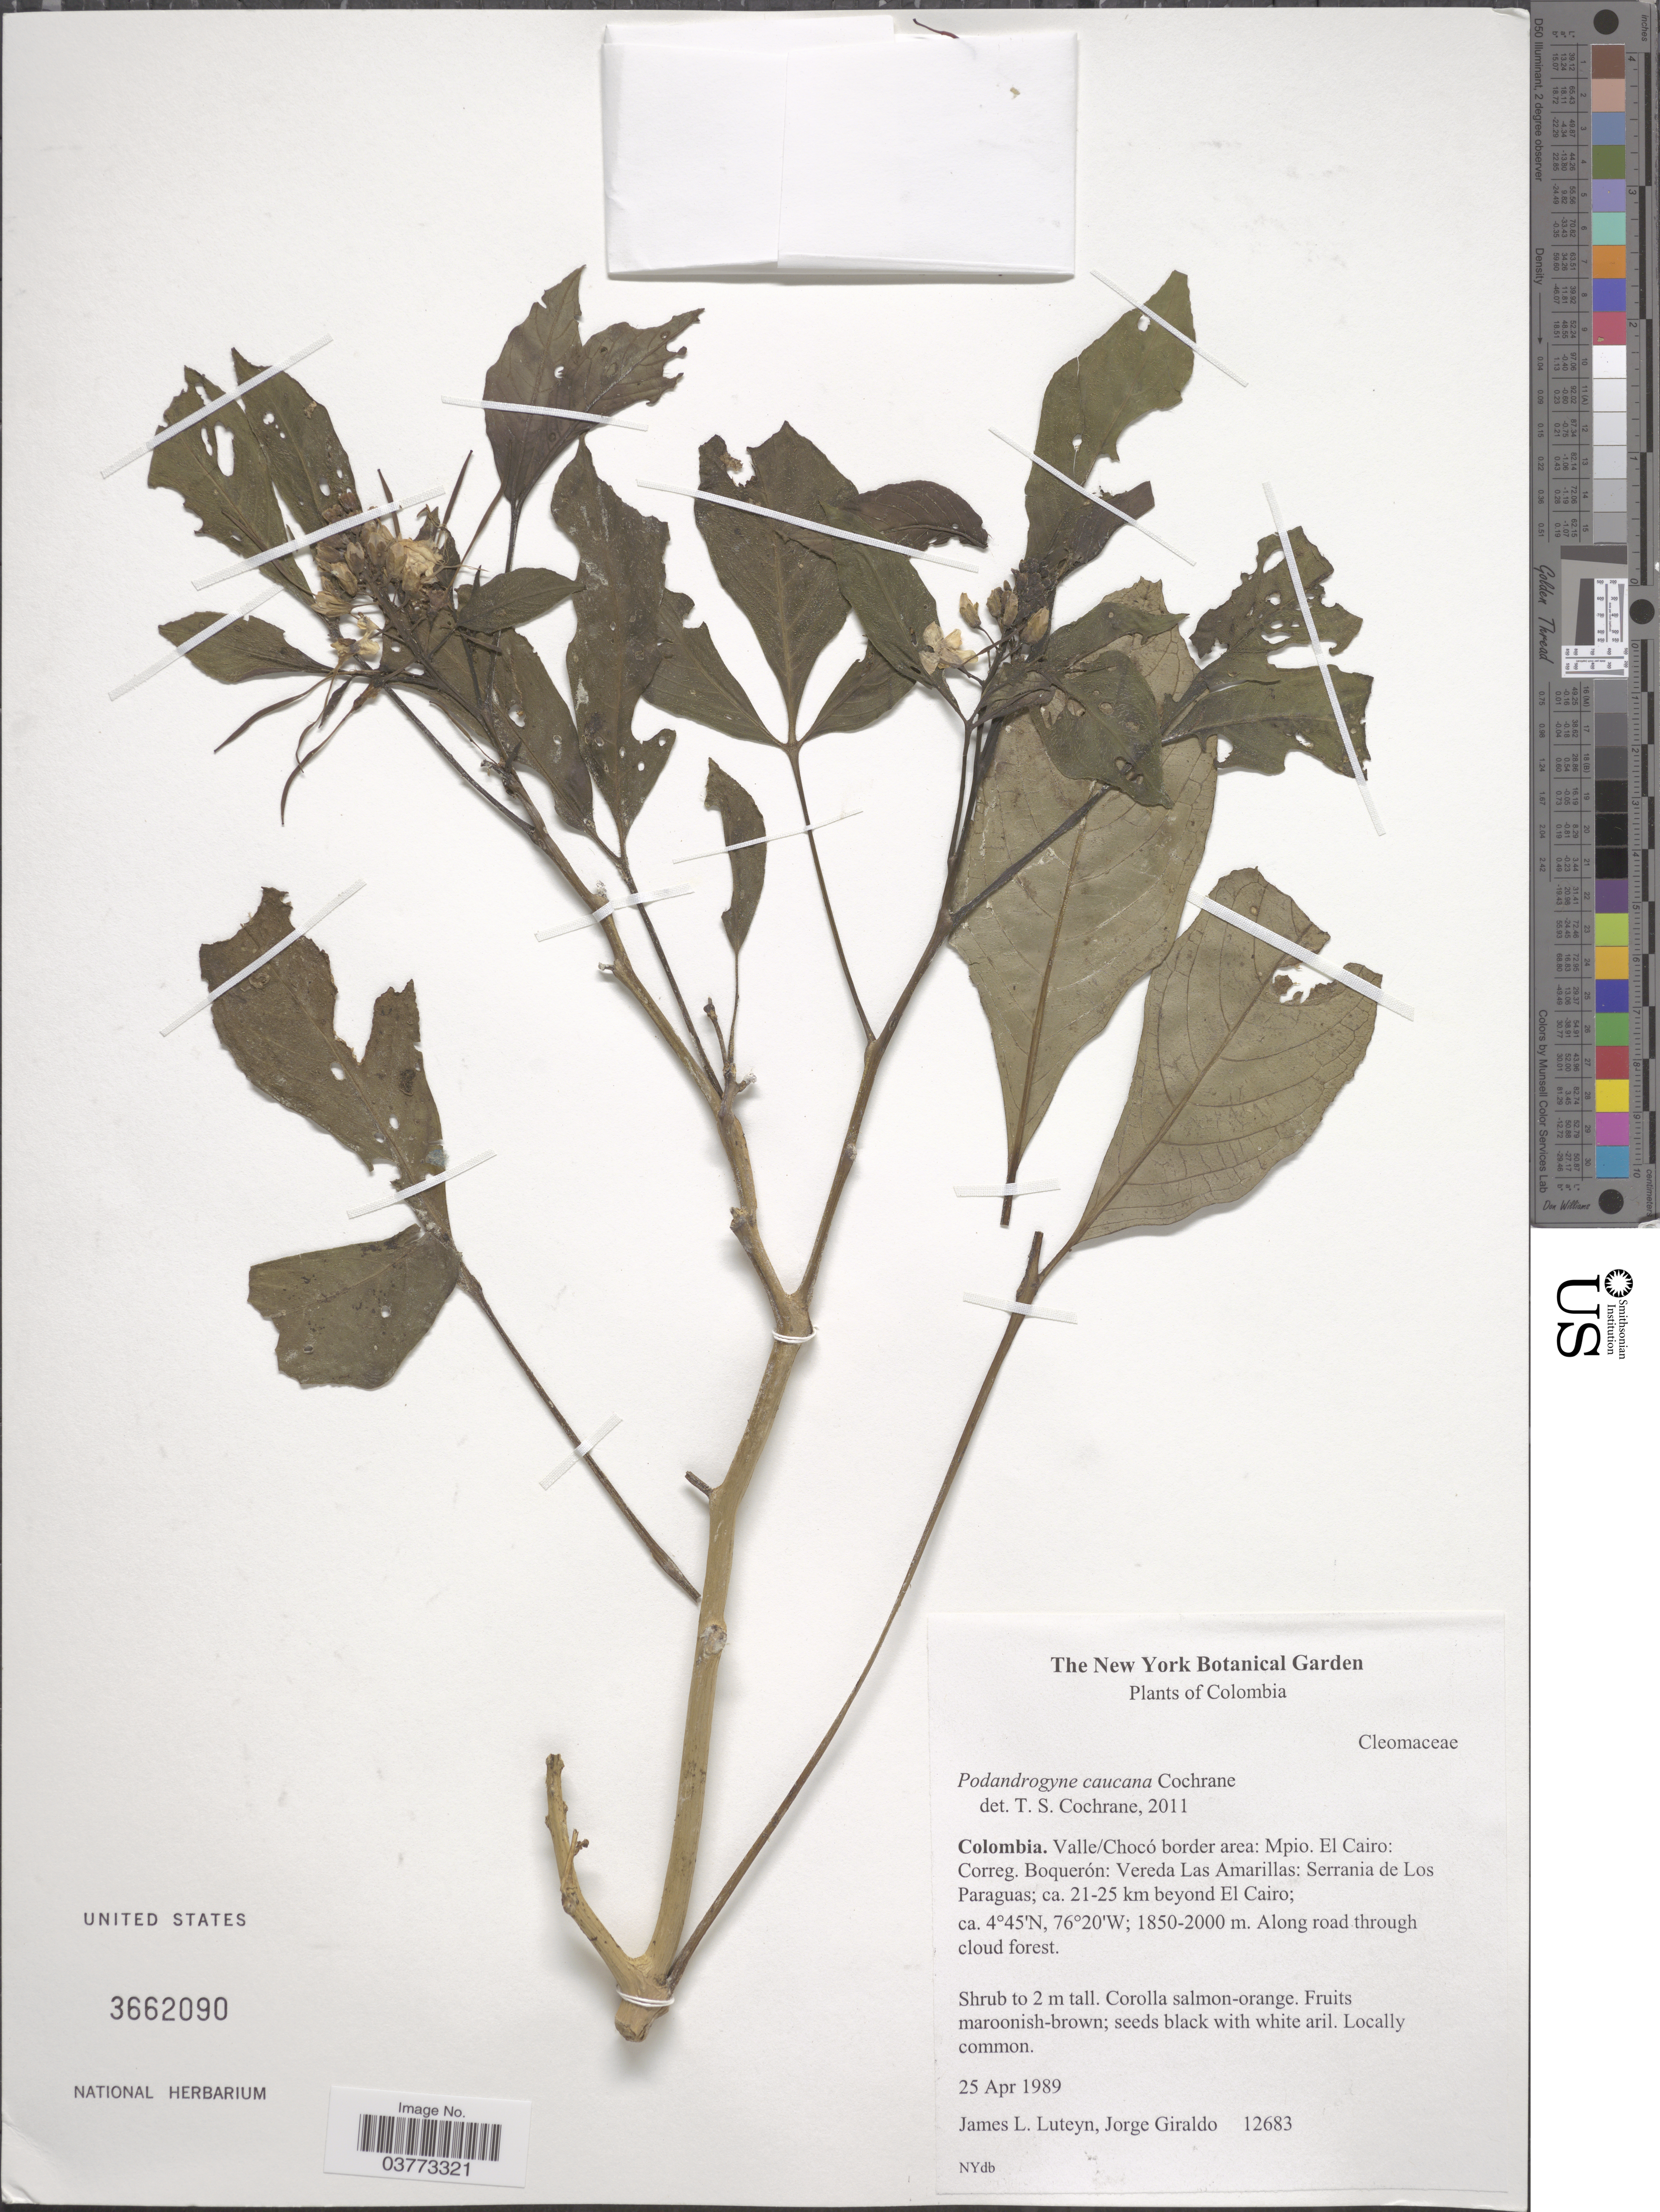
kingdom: Plantae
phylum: Tracheophyta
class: Magnoliopsida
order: Brassicales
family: Cleomaceae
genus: Podandrogyne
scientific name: Podandrogyne caucana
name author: Cochrane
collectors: J. Luteyn & J. Giraldo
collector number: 12683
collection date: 1989-04-25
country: Colombia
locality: Valle/Chocó border area: Mpio. El Cairo: Correg. Boquerón: Vereda Las Amarillas: Serrania de Los Paraguas; ca. 21-25 km beyond El Cairo.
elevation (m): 1850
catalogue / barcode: US 3662090